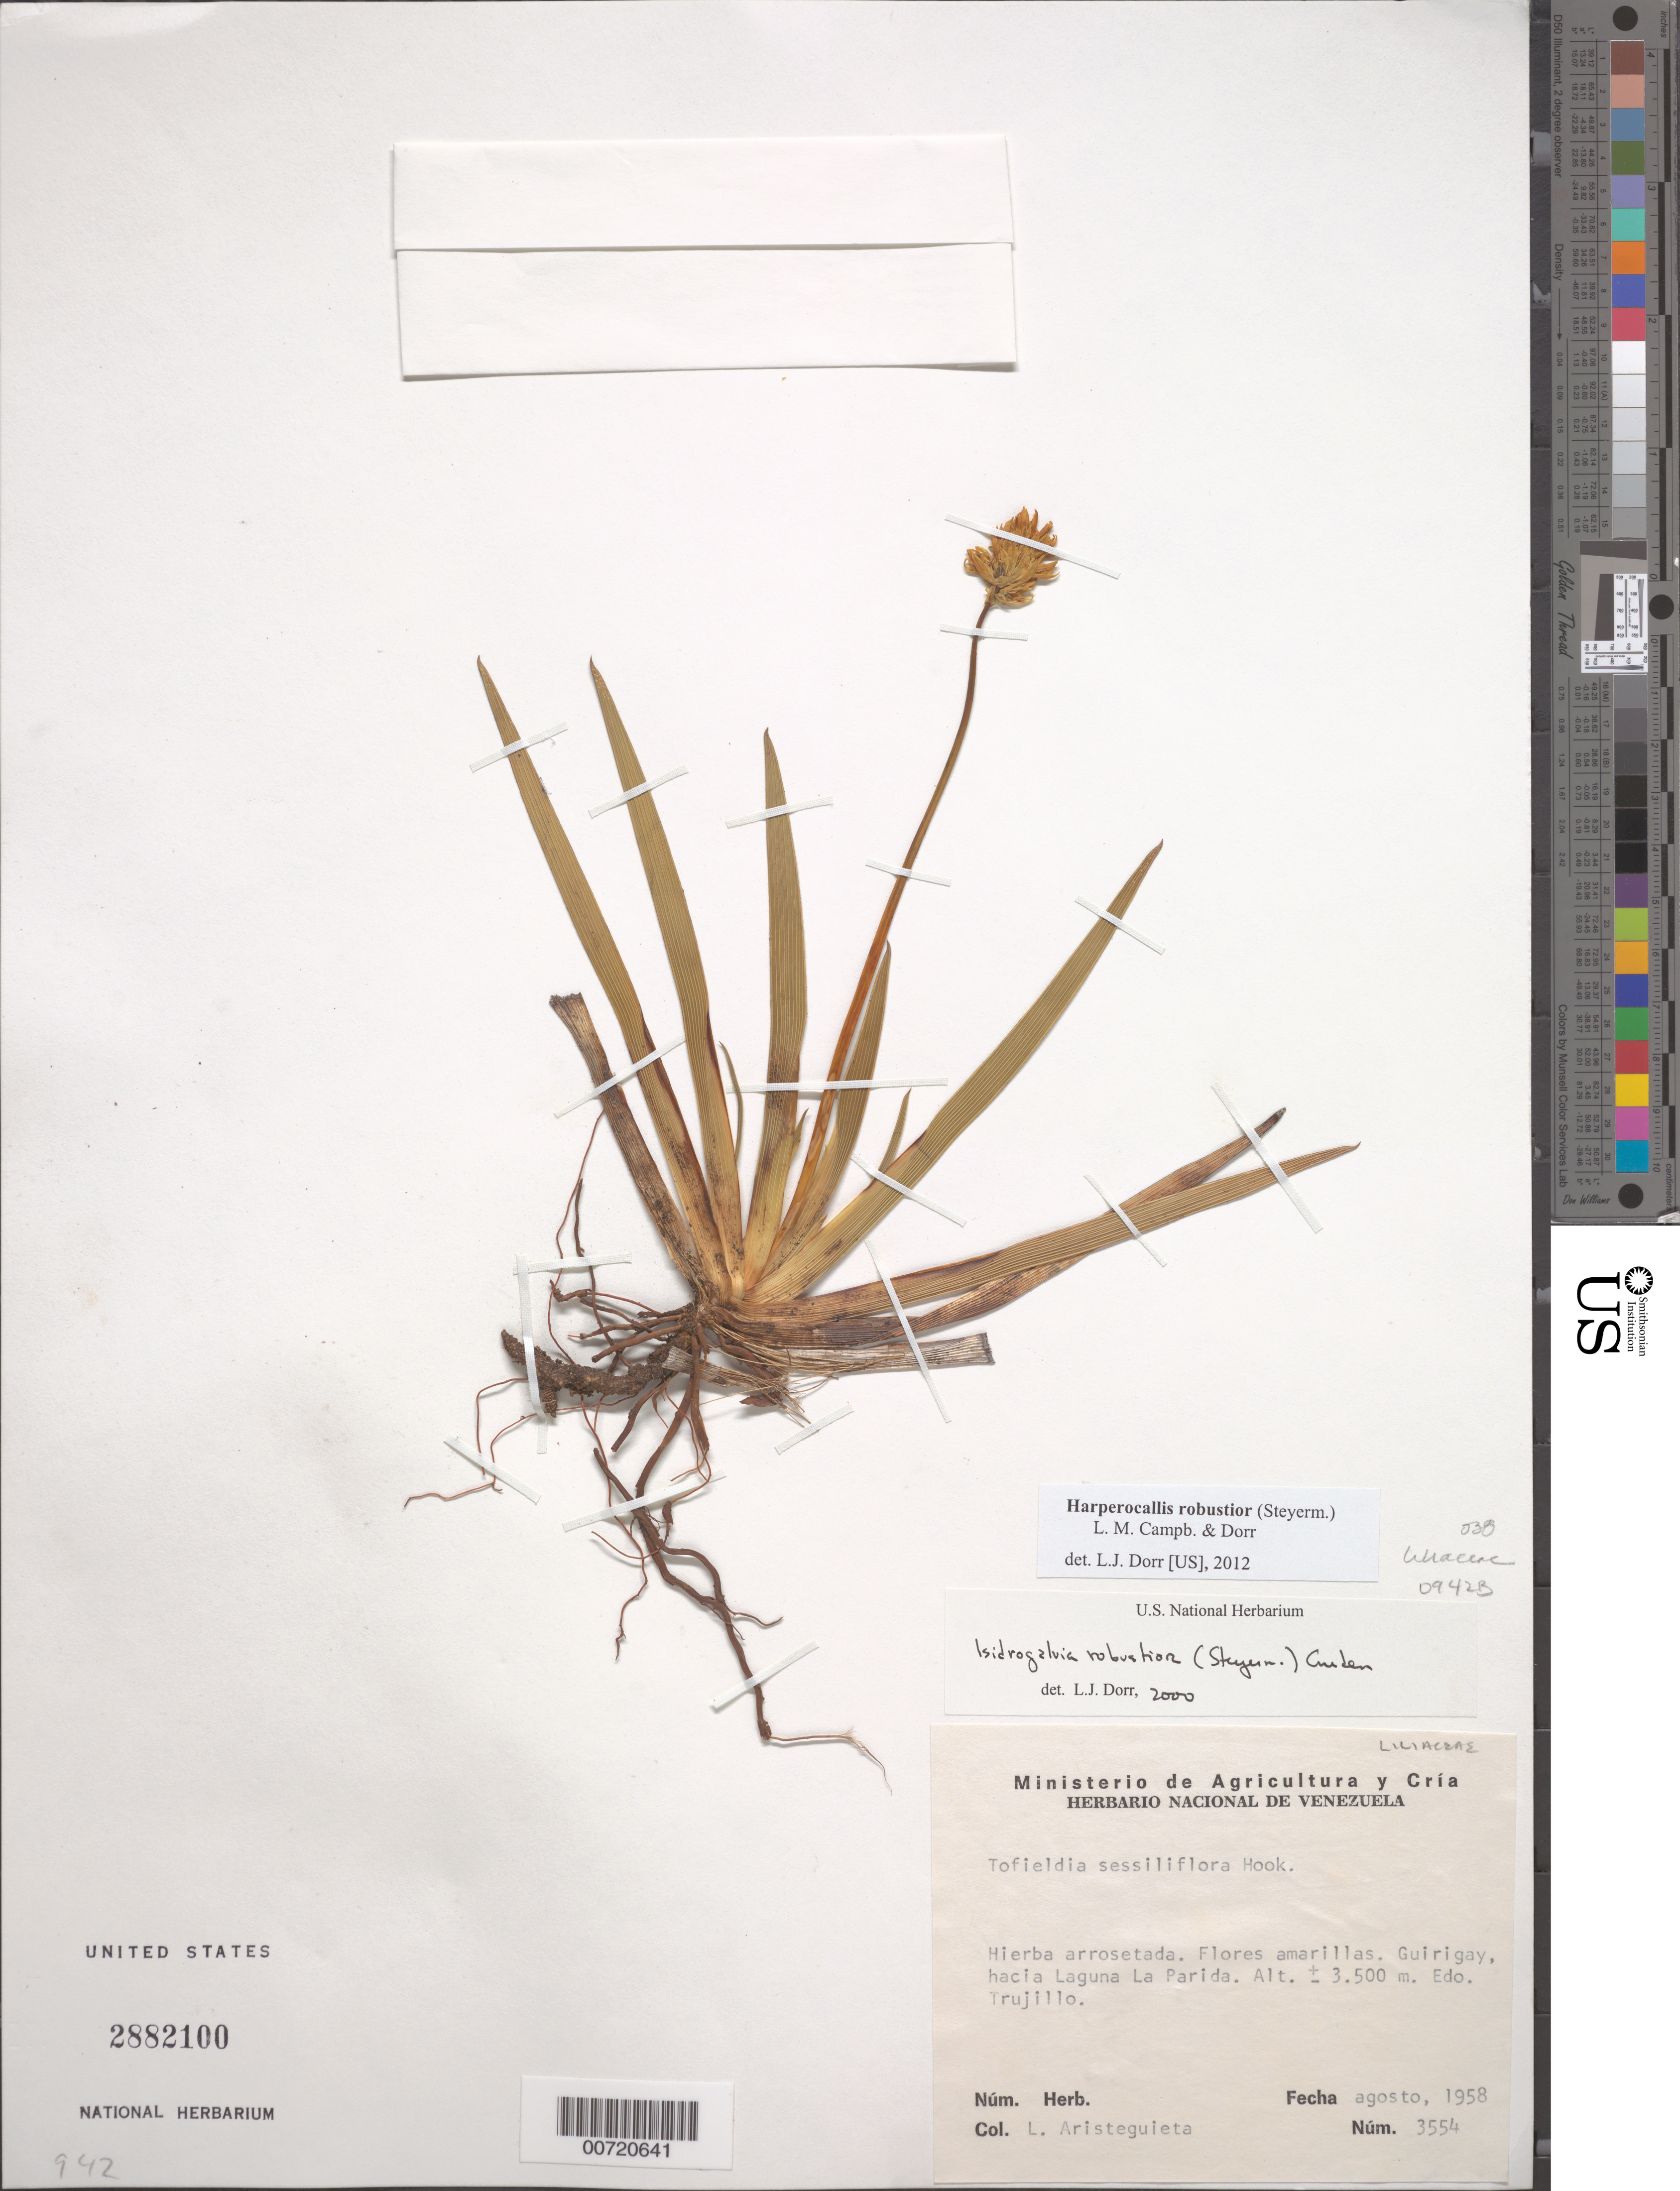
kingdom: Plantae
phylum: Tracheophyta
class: Liliopsida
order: Alismatales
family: Tofieldiaceae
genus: Harperocallis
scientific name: Harperocallis robustior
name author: (Steyerm.) L.M. Campb. & Dorr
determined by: Dorr, L. J., (BOT), Smithsonian Institution - National Museum of Natural History (UNITED STATES)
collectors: L. Aristeguieta & E. Medina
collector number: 3554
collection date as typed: Aug 1958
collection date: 1958-08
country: Venezuela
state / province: Trujillo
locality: Guirigay, hacia Laguna La Parida.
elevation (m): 3500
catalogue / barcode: US 2882100